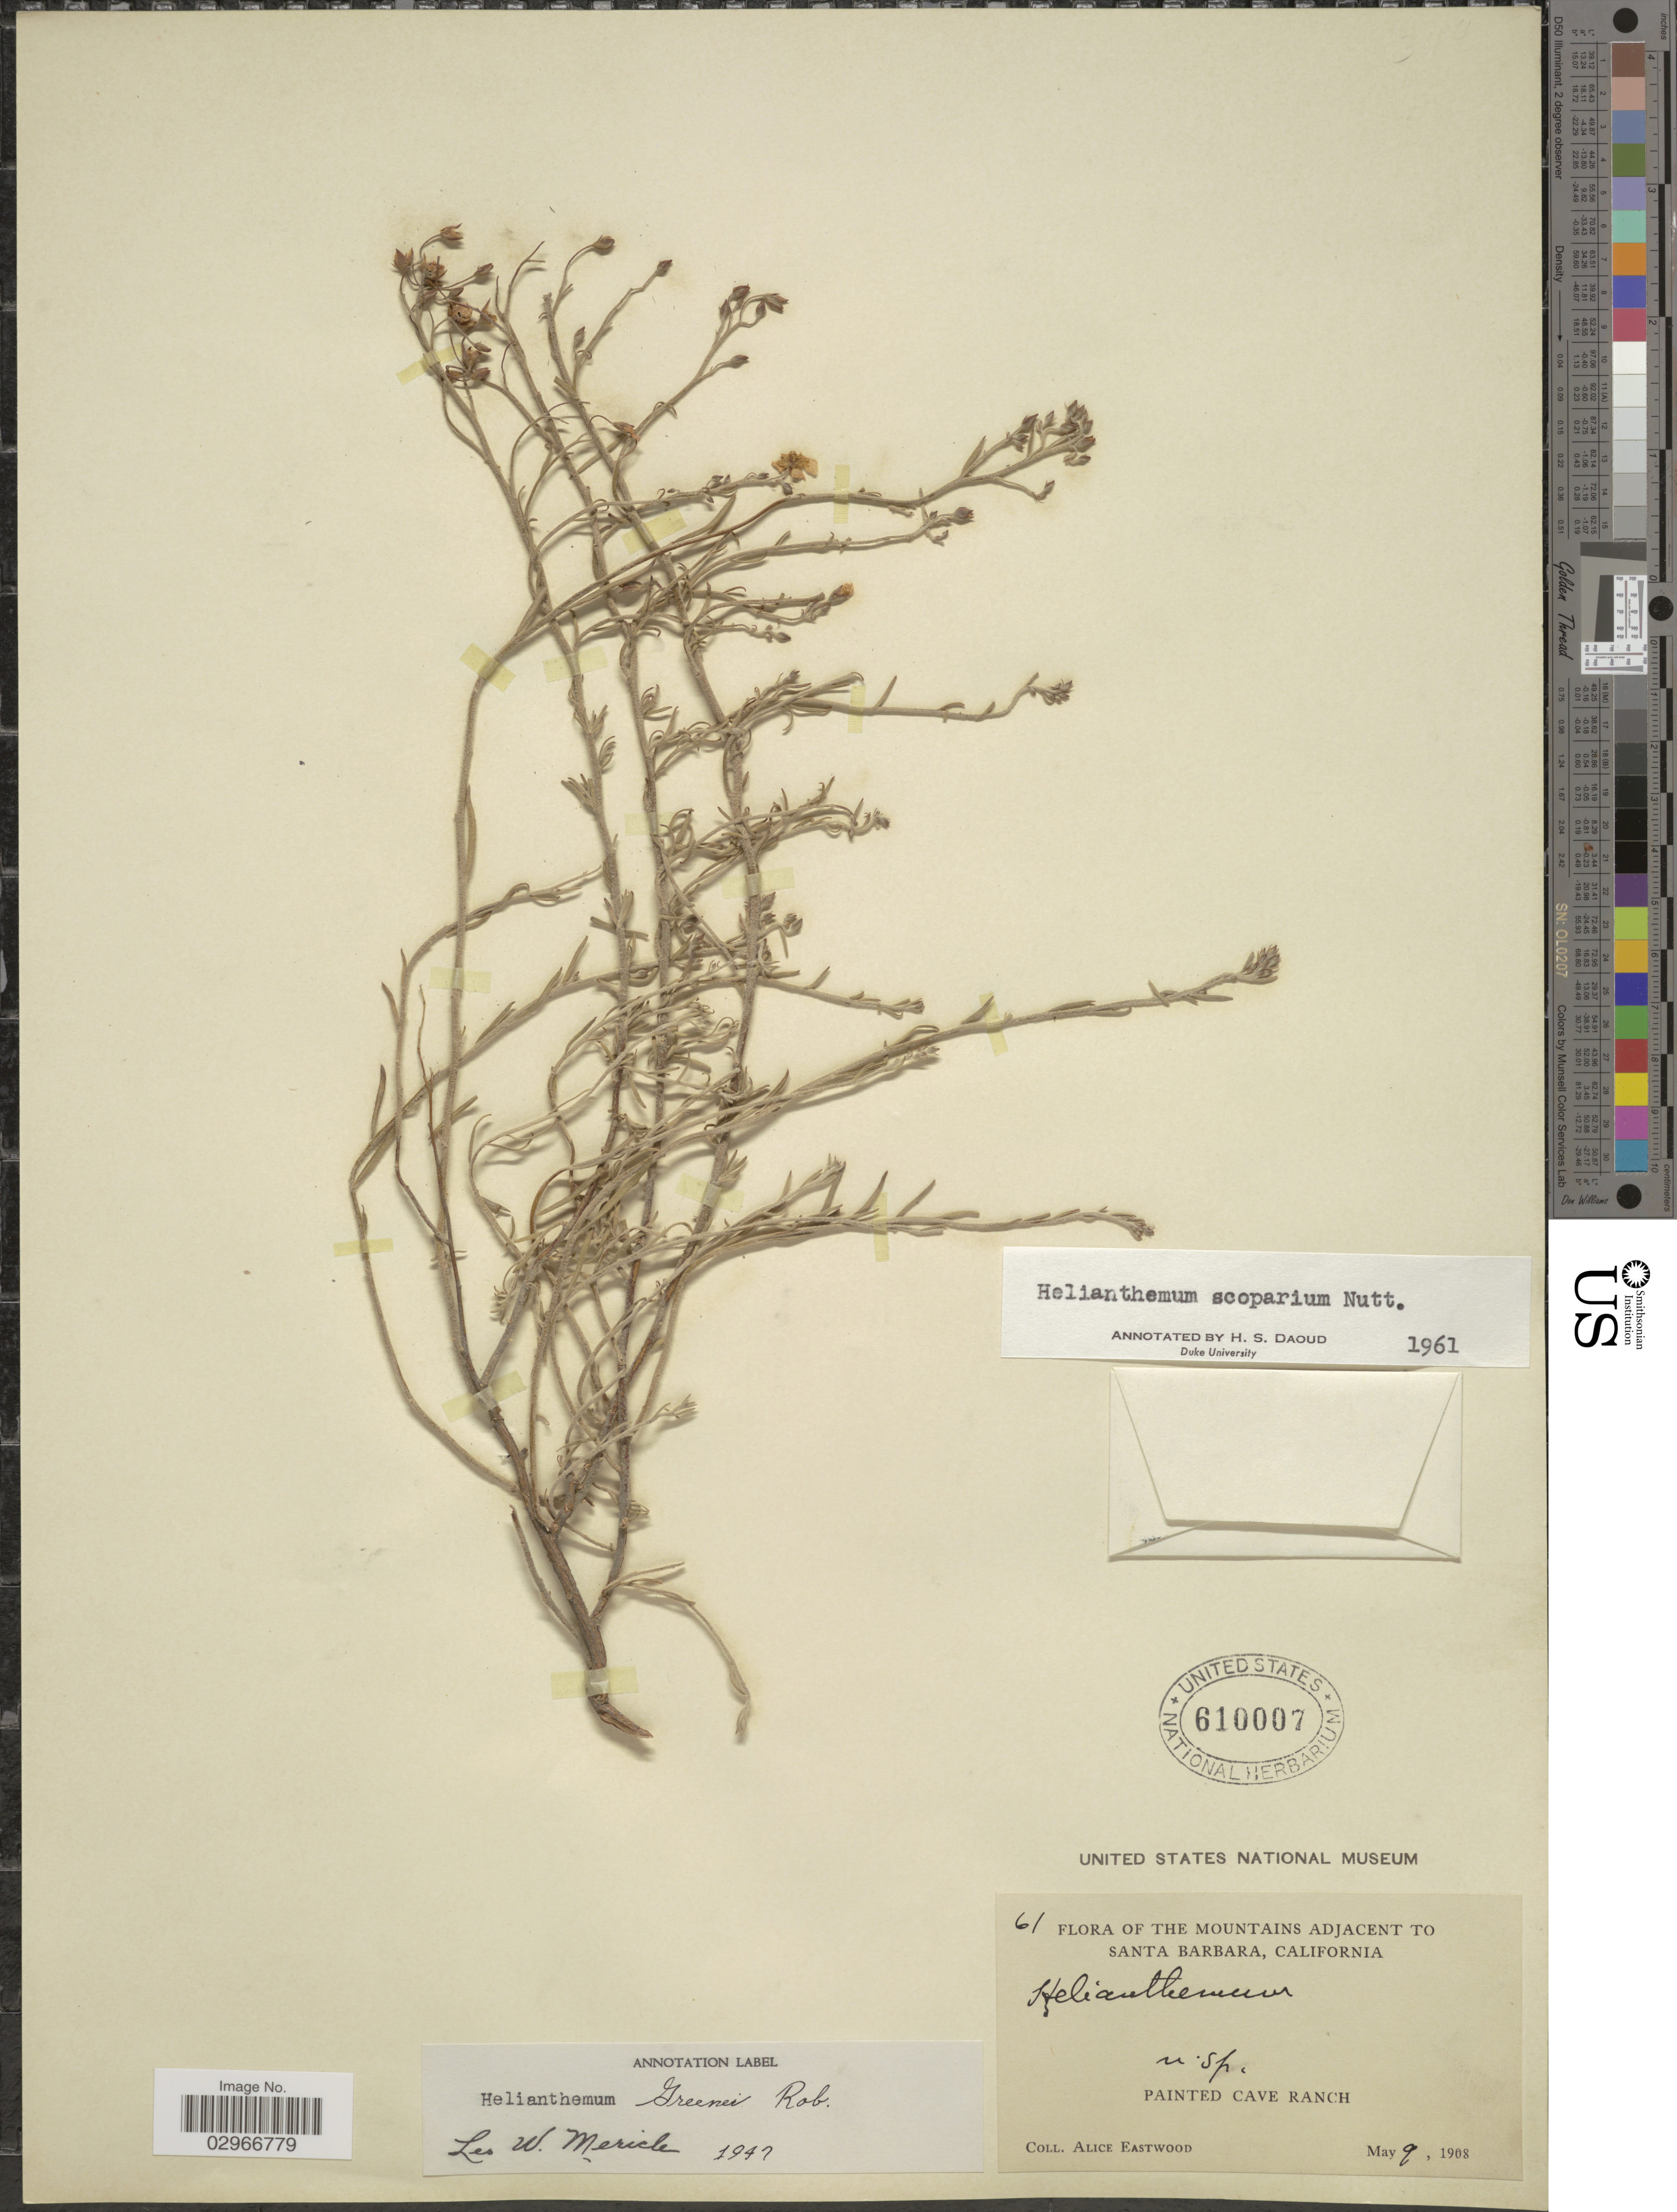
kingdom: Plantae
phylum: Tracheophyta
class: Magnoliopsida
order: Malvales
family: Cistaceae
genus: Helianthemum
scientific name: Helianthemum scoparium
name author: Nutt. ex Torr. & A. Gray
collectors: A. Eastwood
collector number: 61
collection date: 1908-05-09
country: United States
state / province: California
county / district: Santa Barbara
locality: The mountains adjacent to Santa Barbara. Painted Cave Ranch.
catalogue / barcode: US 610007